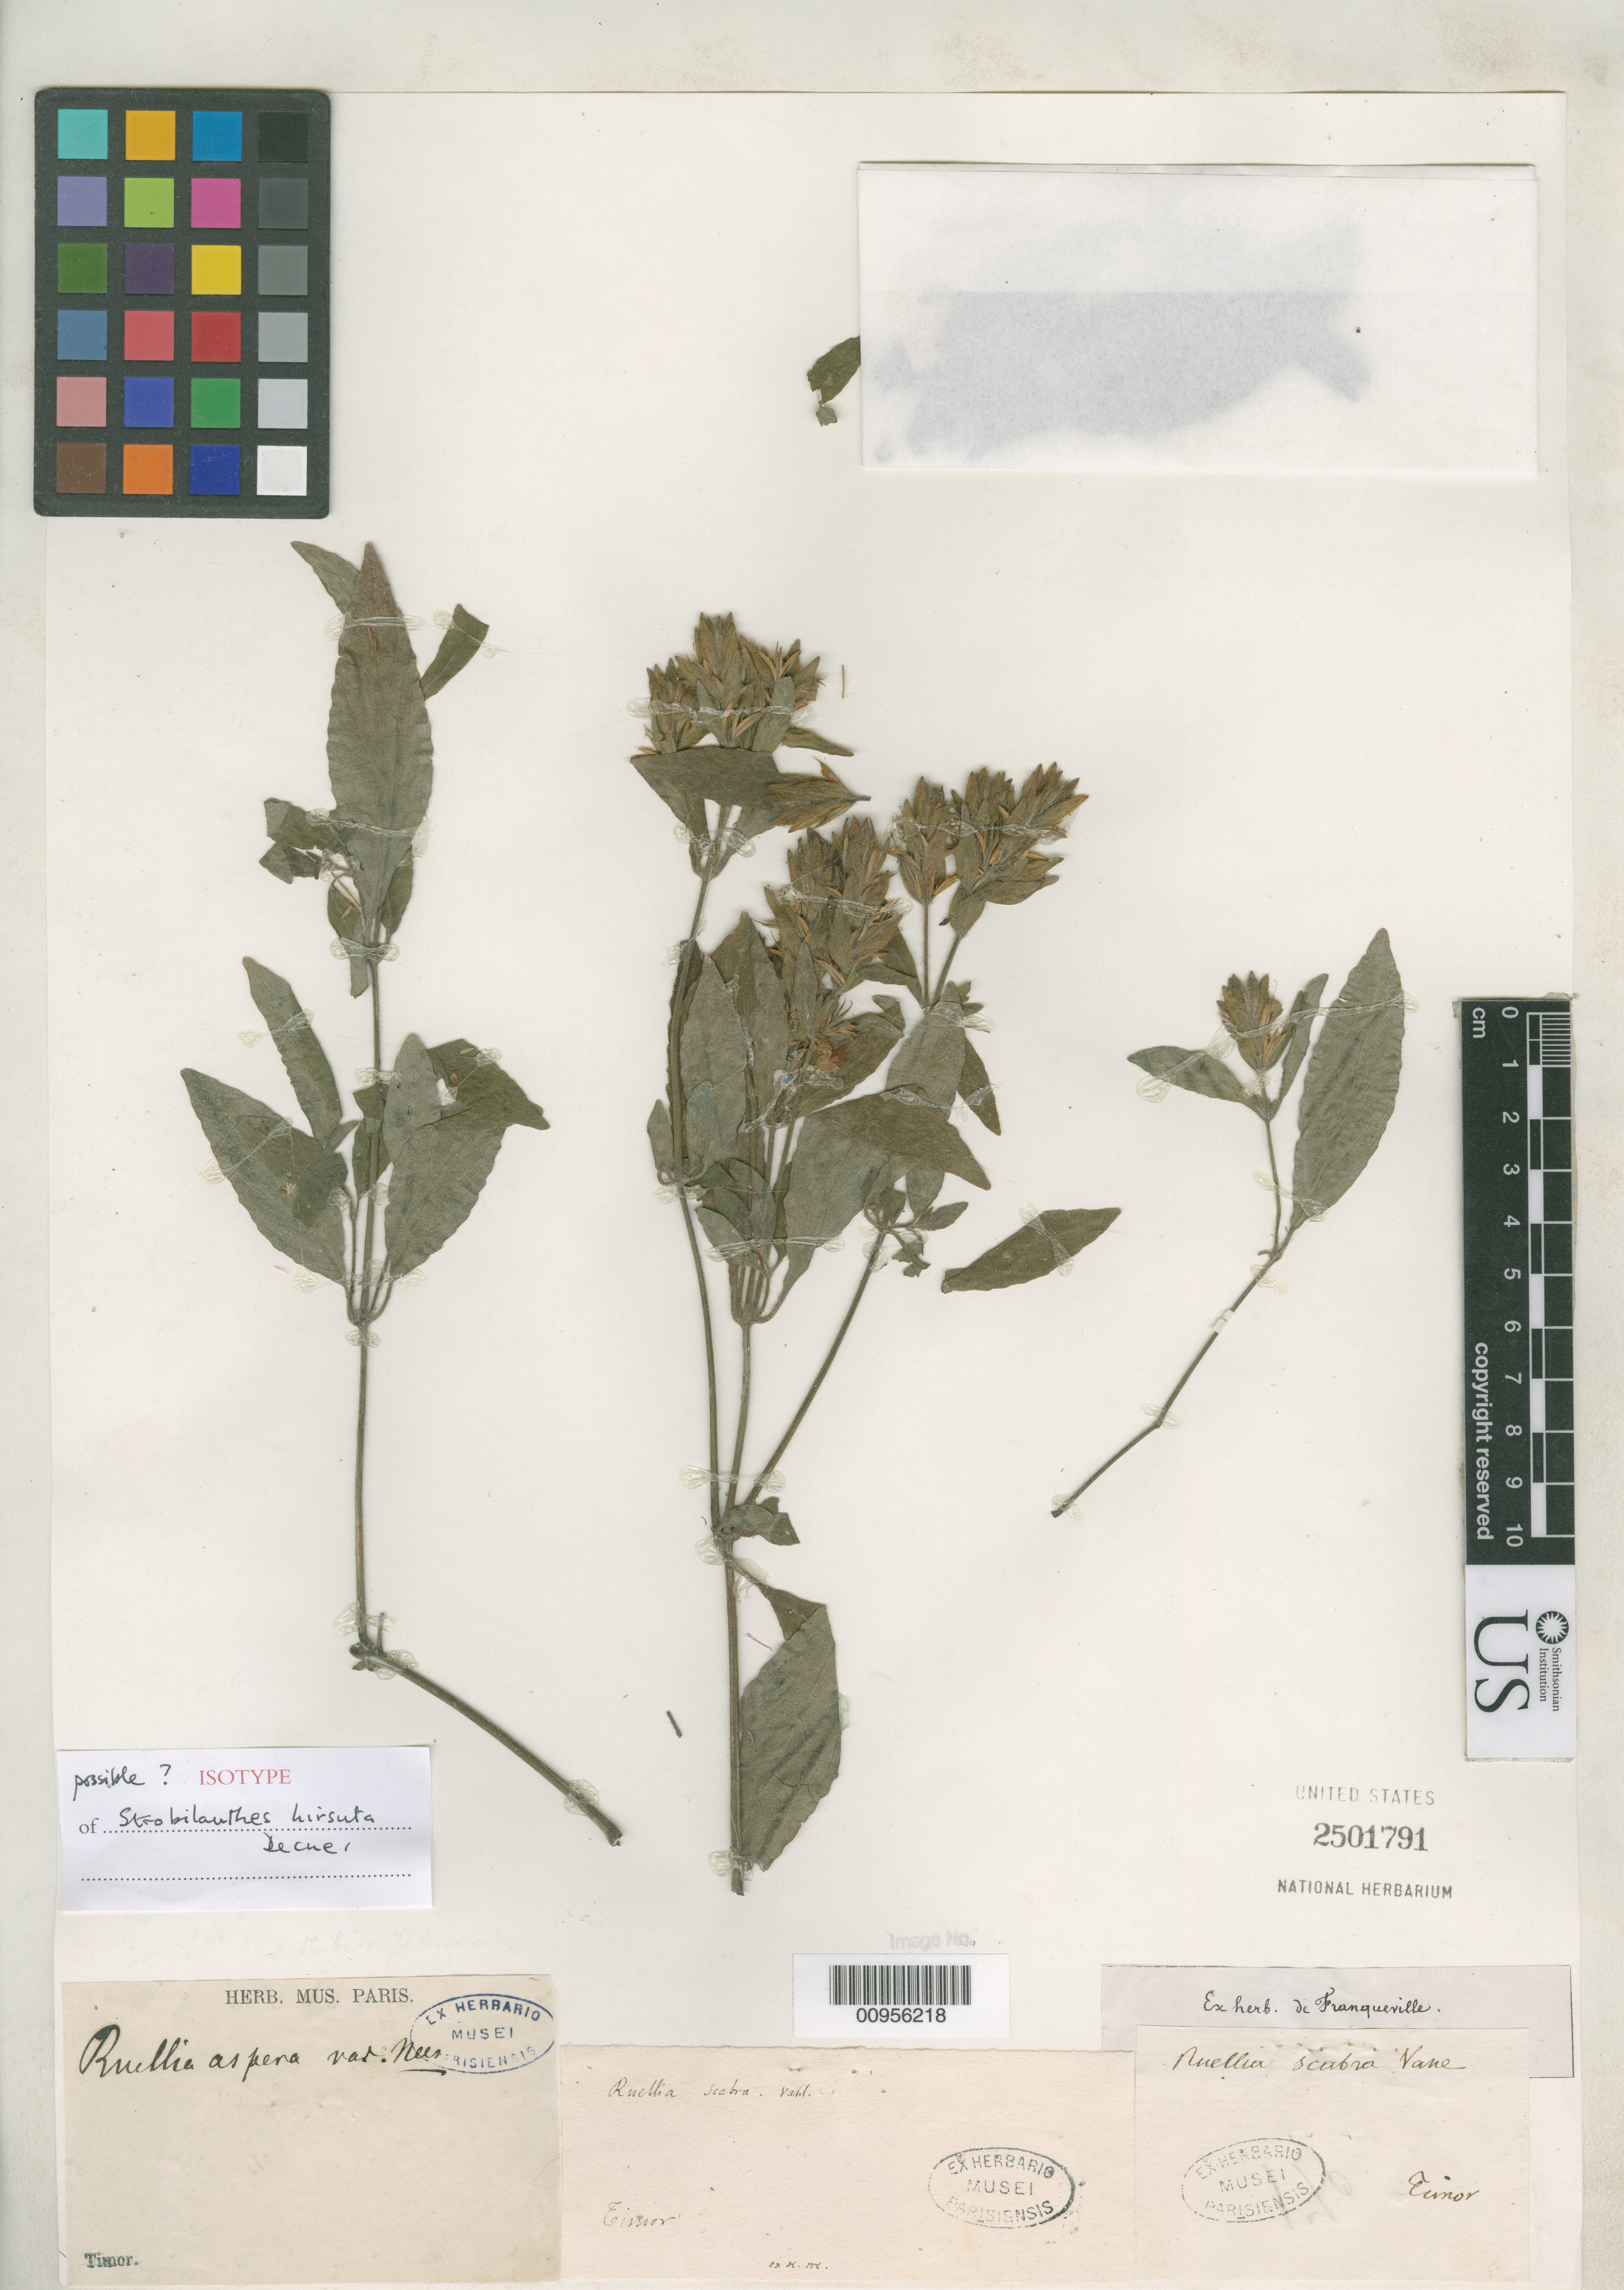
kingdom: Plantae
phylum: Tracheophyta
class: Magnoliopsida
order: Lamiales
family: Acanthaceae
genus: Strobilanthes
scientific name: Strobilanthes hirsuta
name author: Decne.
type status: Possible Type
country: Indonesia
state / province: Nusa Tenggara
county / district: Nusa Tenggara Timur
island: Timor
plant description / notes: Sheet mounted with 3 specimens and 3 labels (apparently re-mounted), possibly representing 3 separate collections.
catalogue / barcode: US 2501791